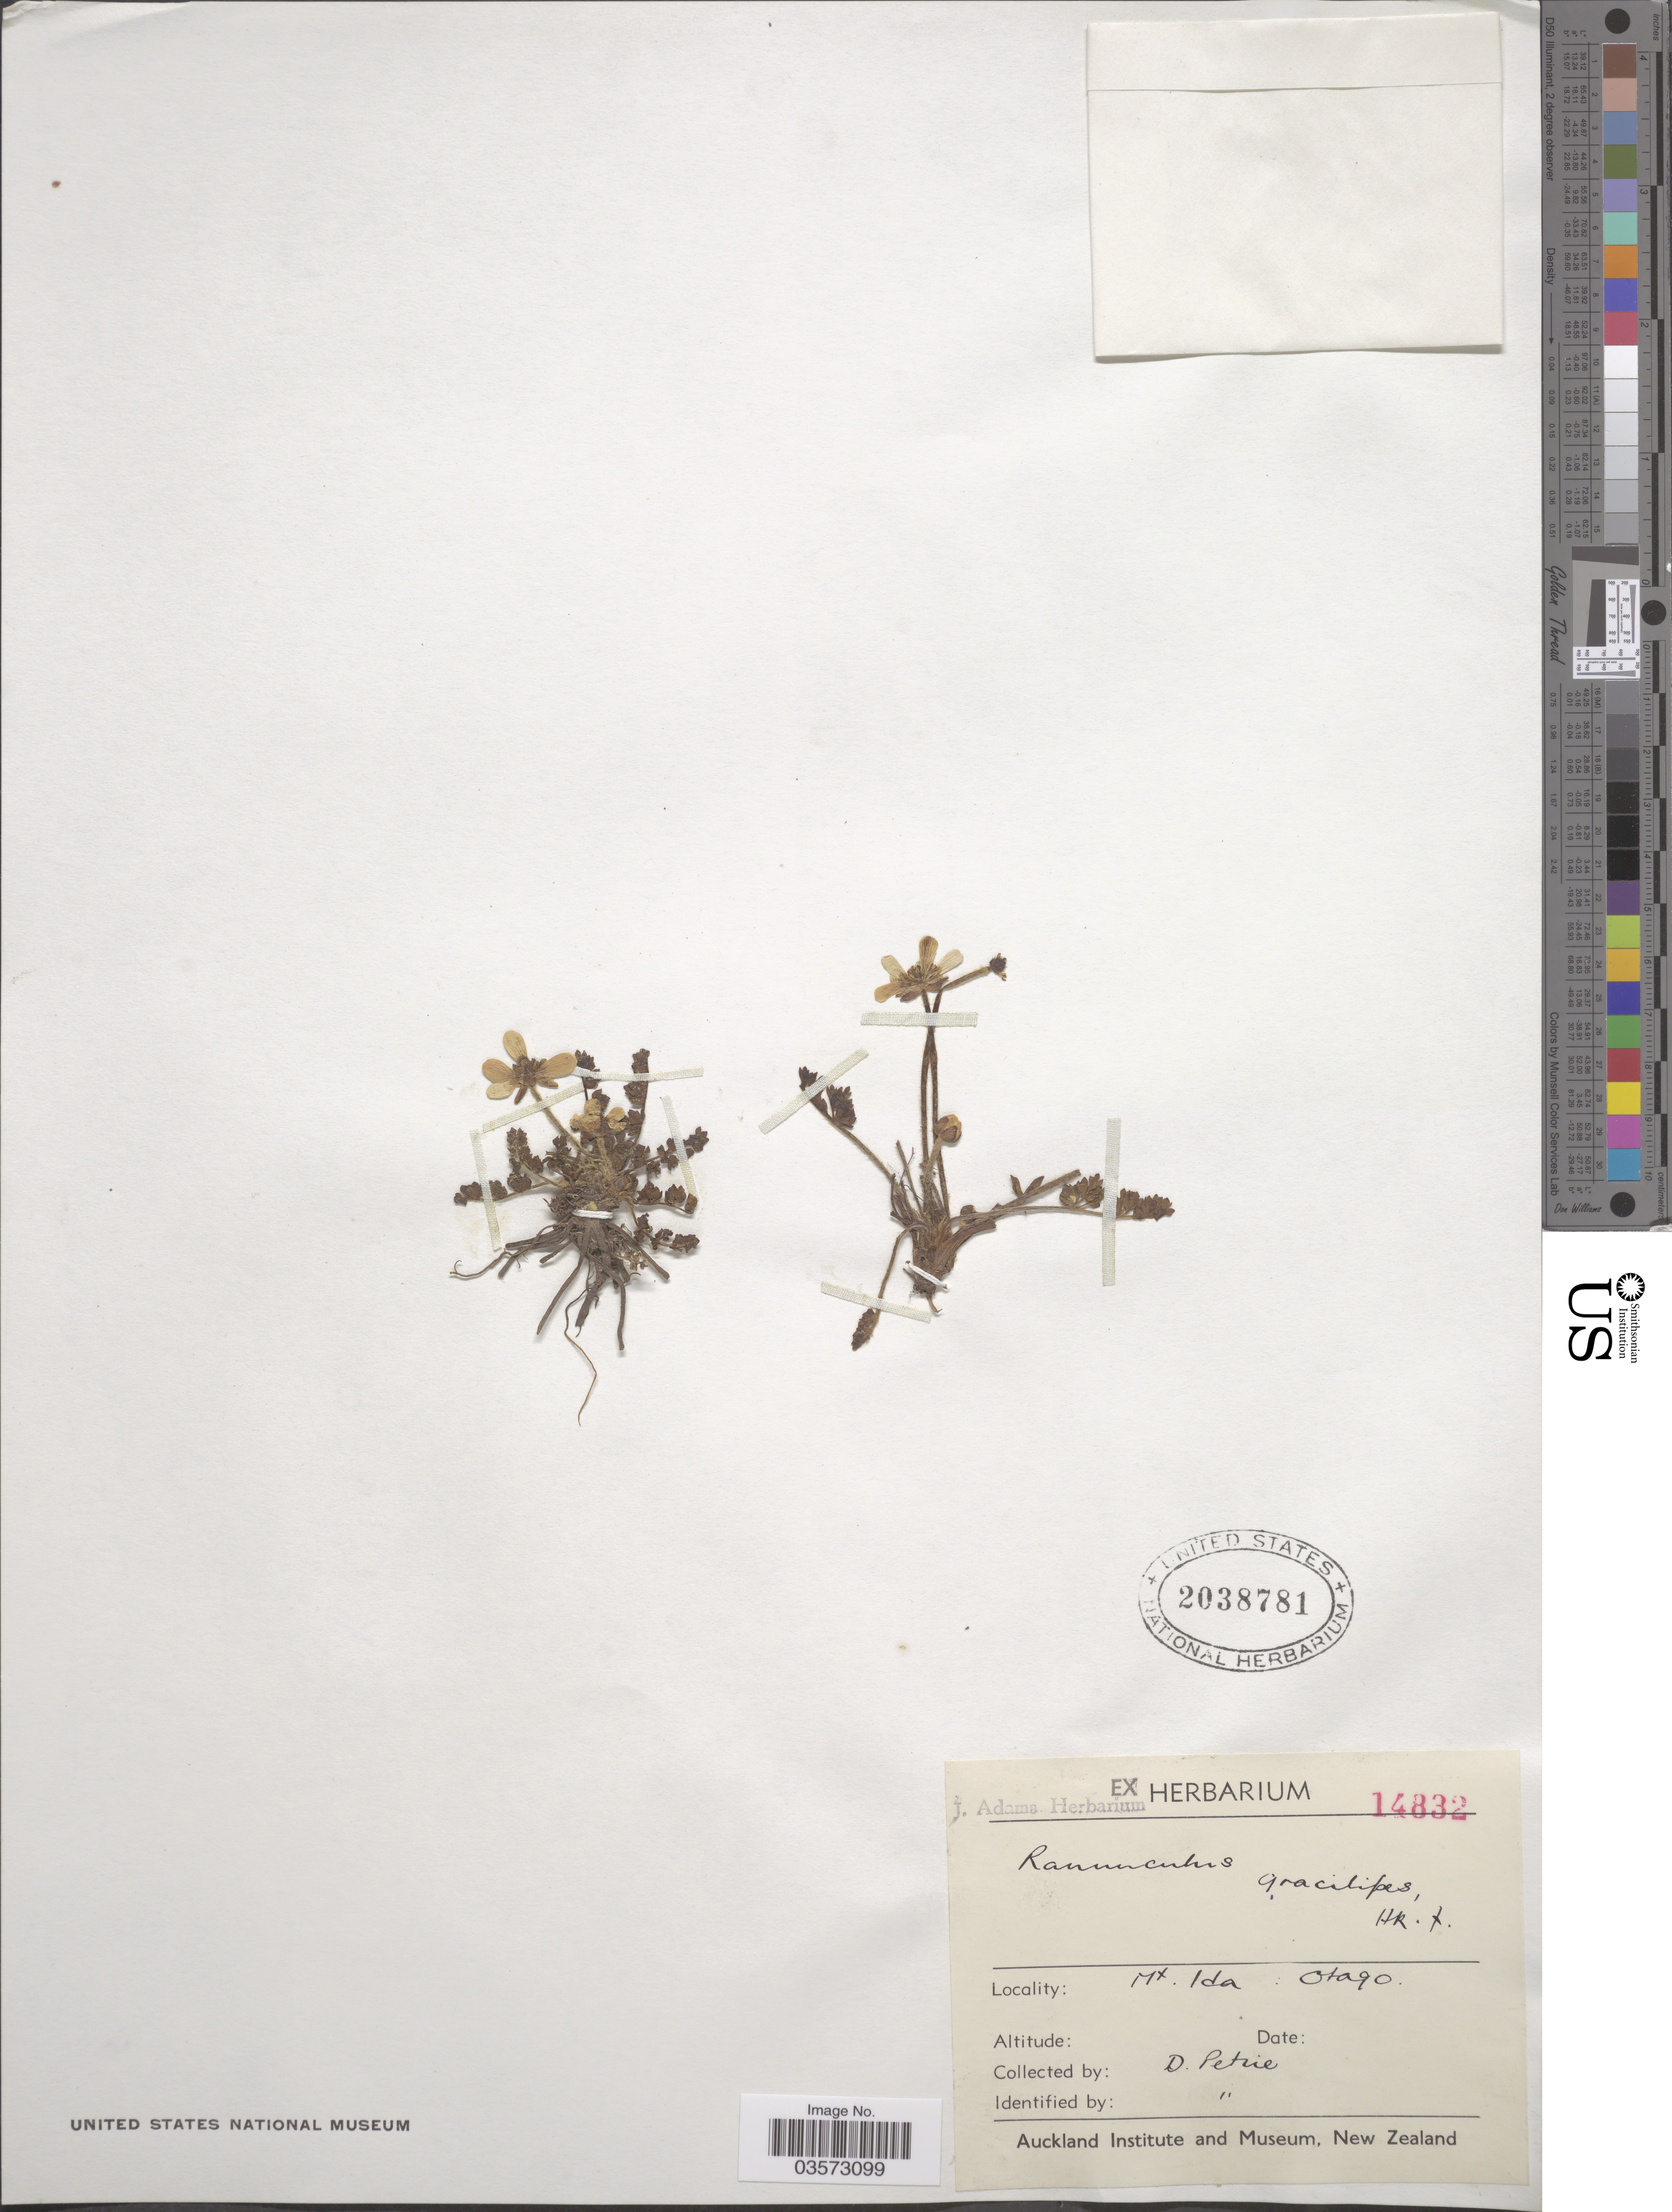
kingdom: Plantae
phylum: Tracheophyta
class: Magnoliopsida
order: Ranunculales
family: Ranunculaceae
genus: Ranunculus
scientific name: Ranunculus gracilipes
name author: Hook. f.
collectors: D. Petrie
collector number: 14832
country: New Zealand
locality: Mt. Ida: Otago.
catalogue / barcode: US 2038781